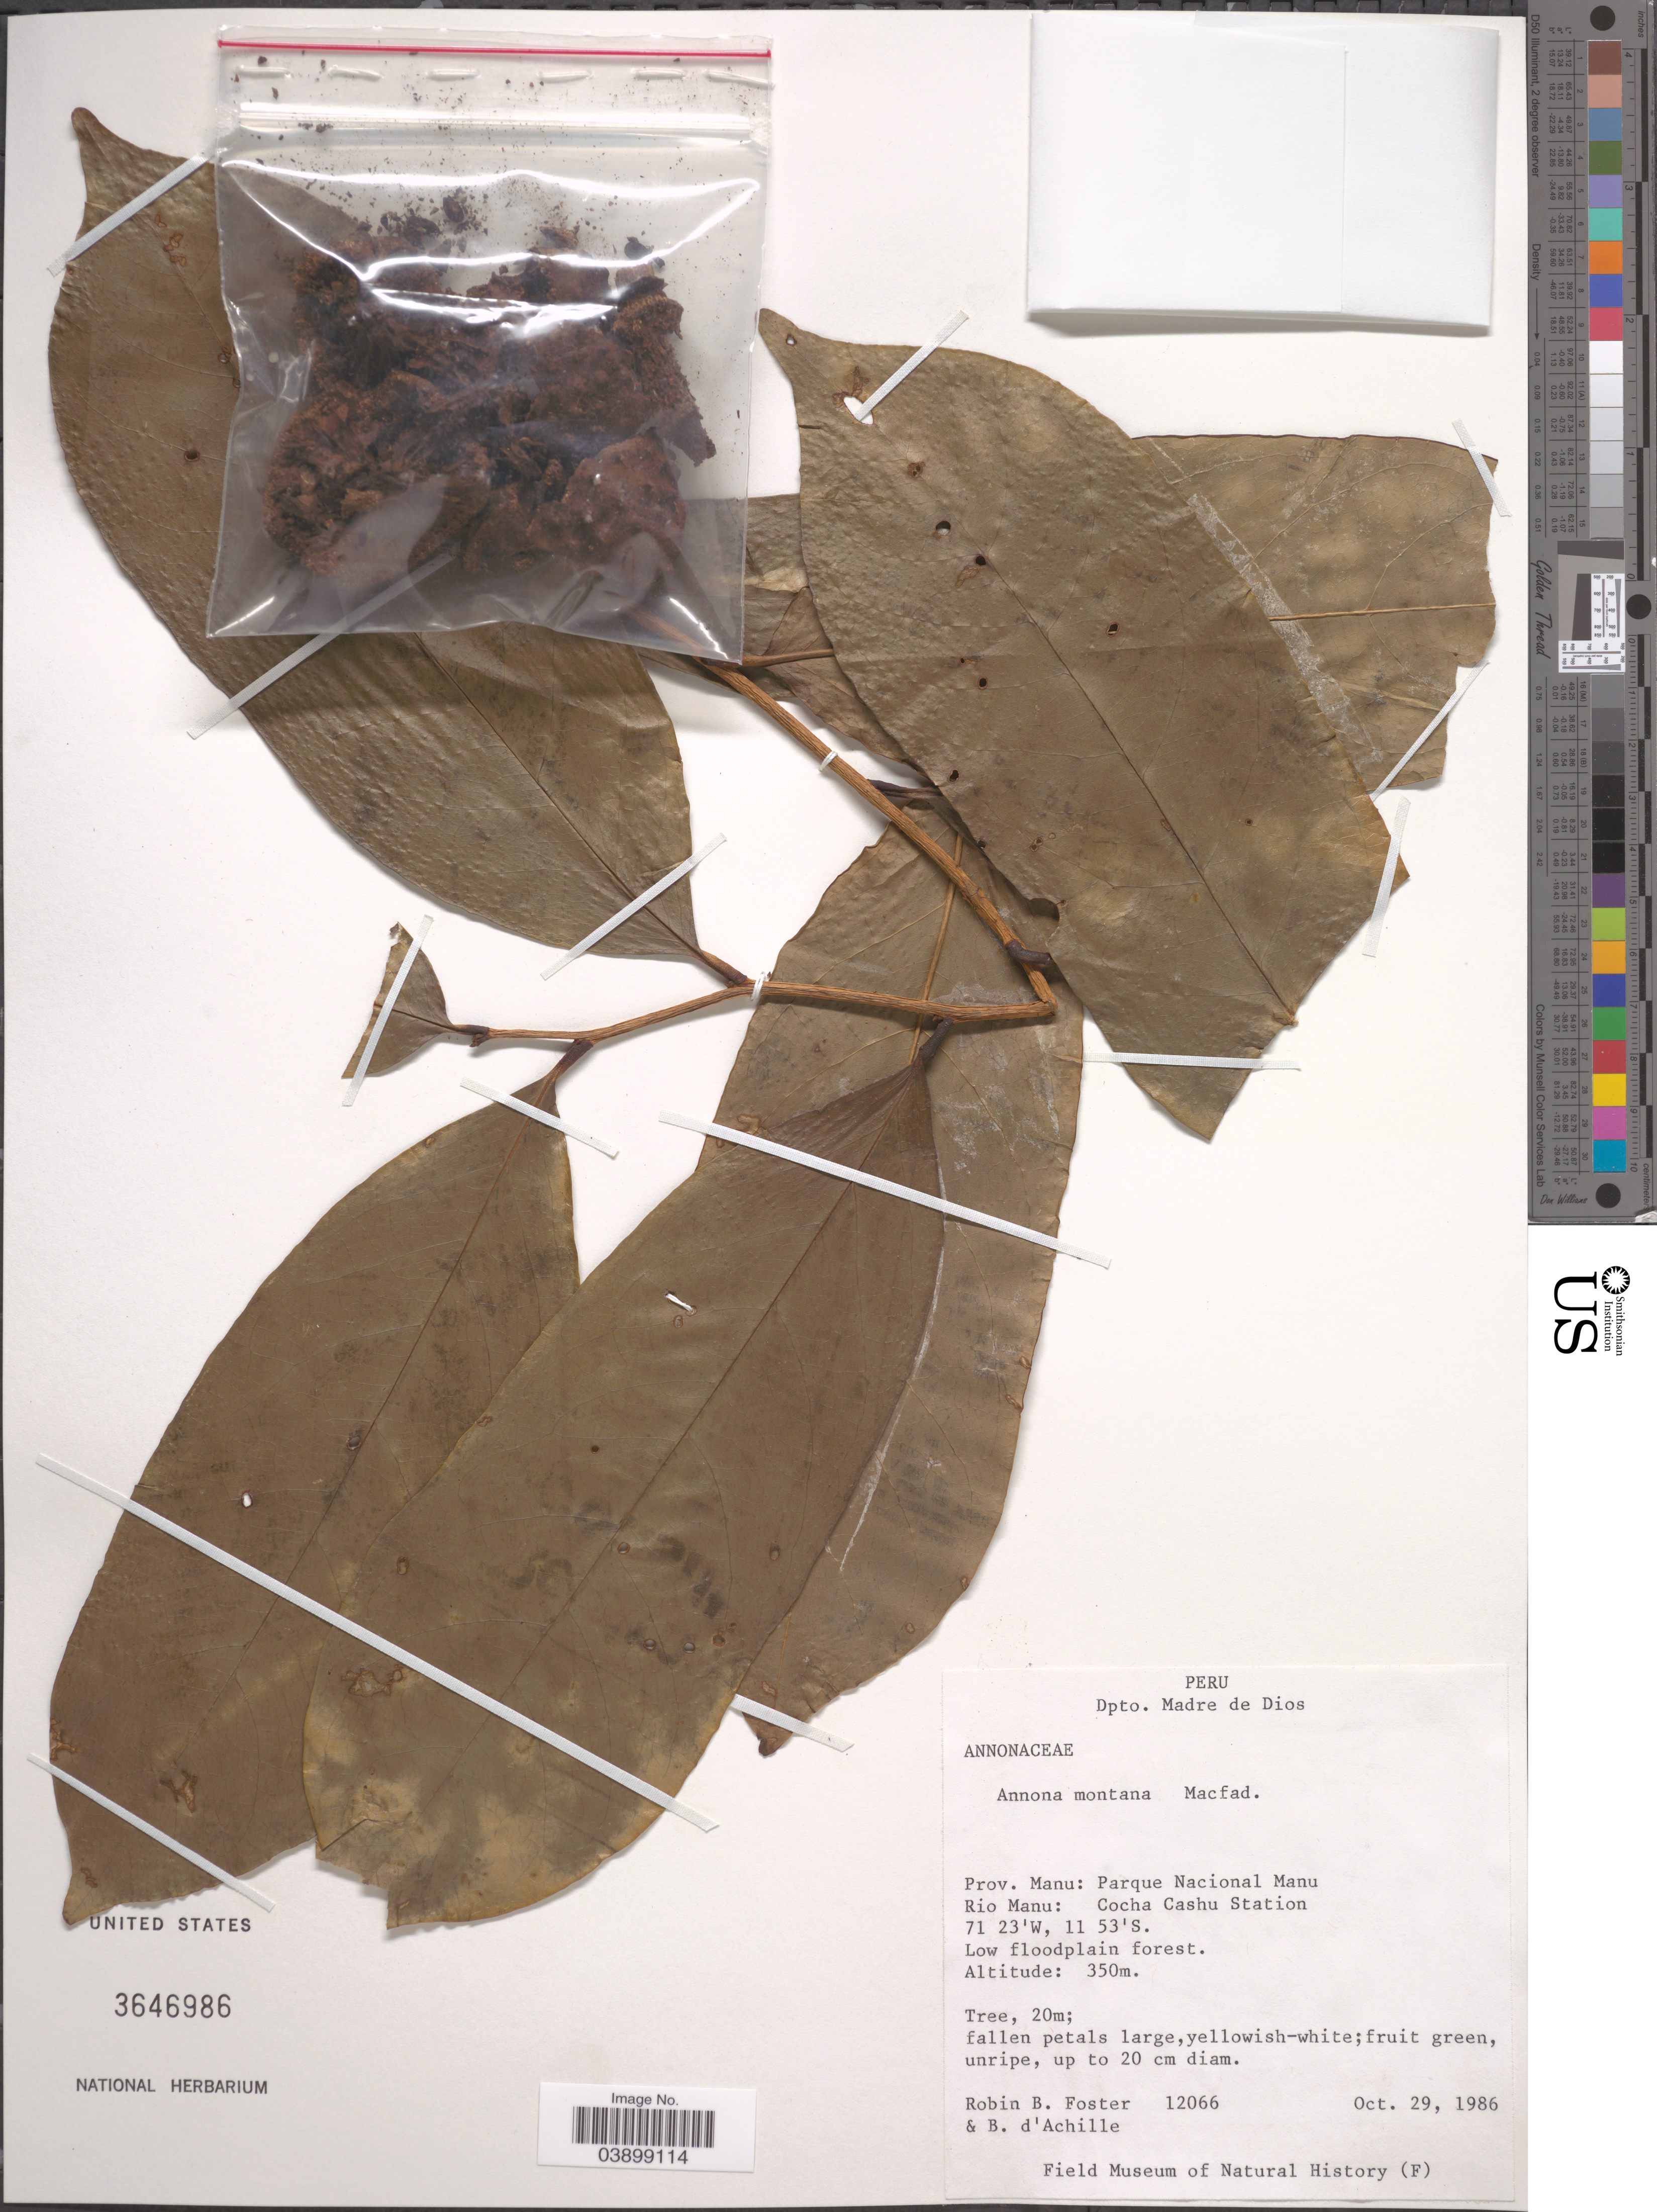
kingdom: Plantae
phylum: Tracheophyta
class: Magnoliopsida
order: Magnoliales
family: Annonaceae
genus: Annona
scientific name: Annona montana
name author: Macfad.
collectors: R. B. Foster & B. d'Achille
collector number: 12066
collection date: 1986-10-29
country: Peru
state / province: Madre de Dios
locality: Dpto. Madre de Dios. Prov. Manu: Parque Nacional Manu. Rio Manu: Cocha Cashu Station.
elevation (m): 350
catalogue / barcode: US 3646986